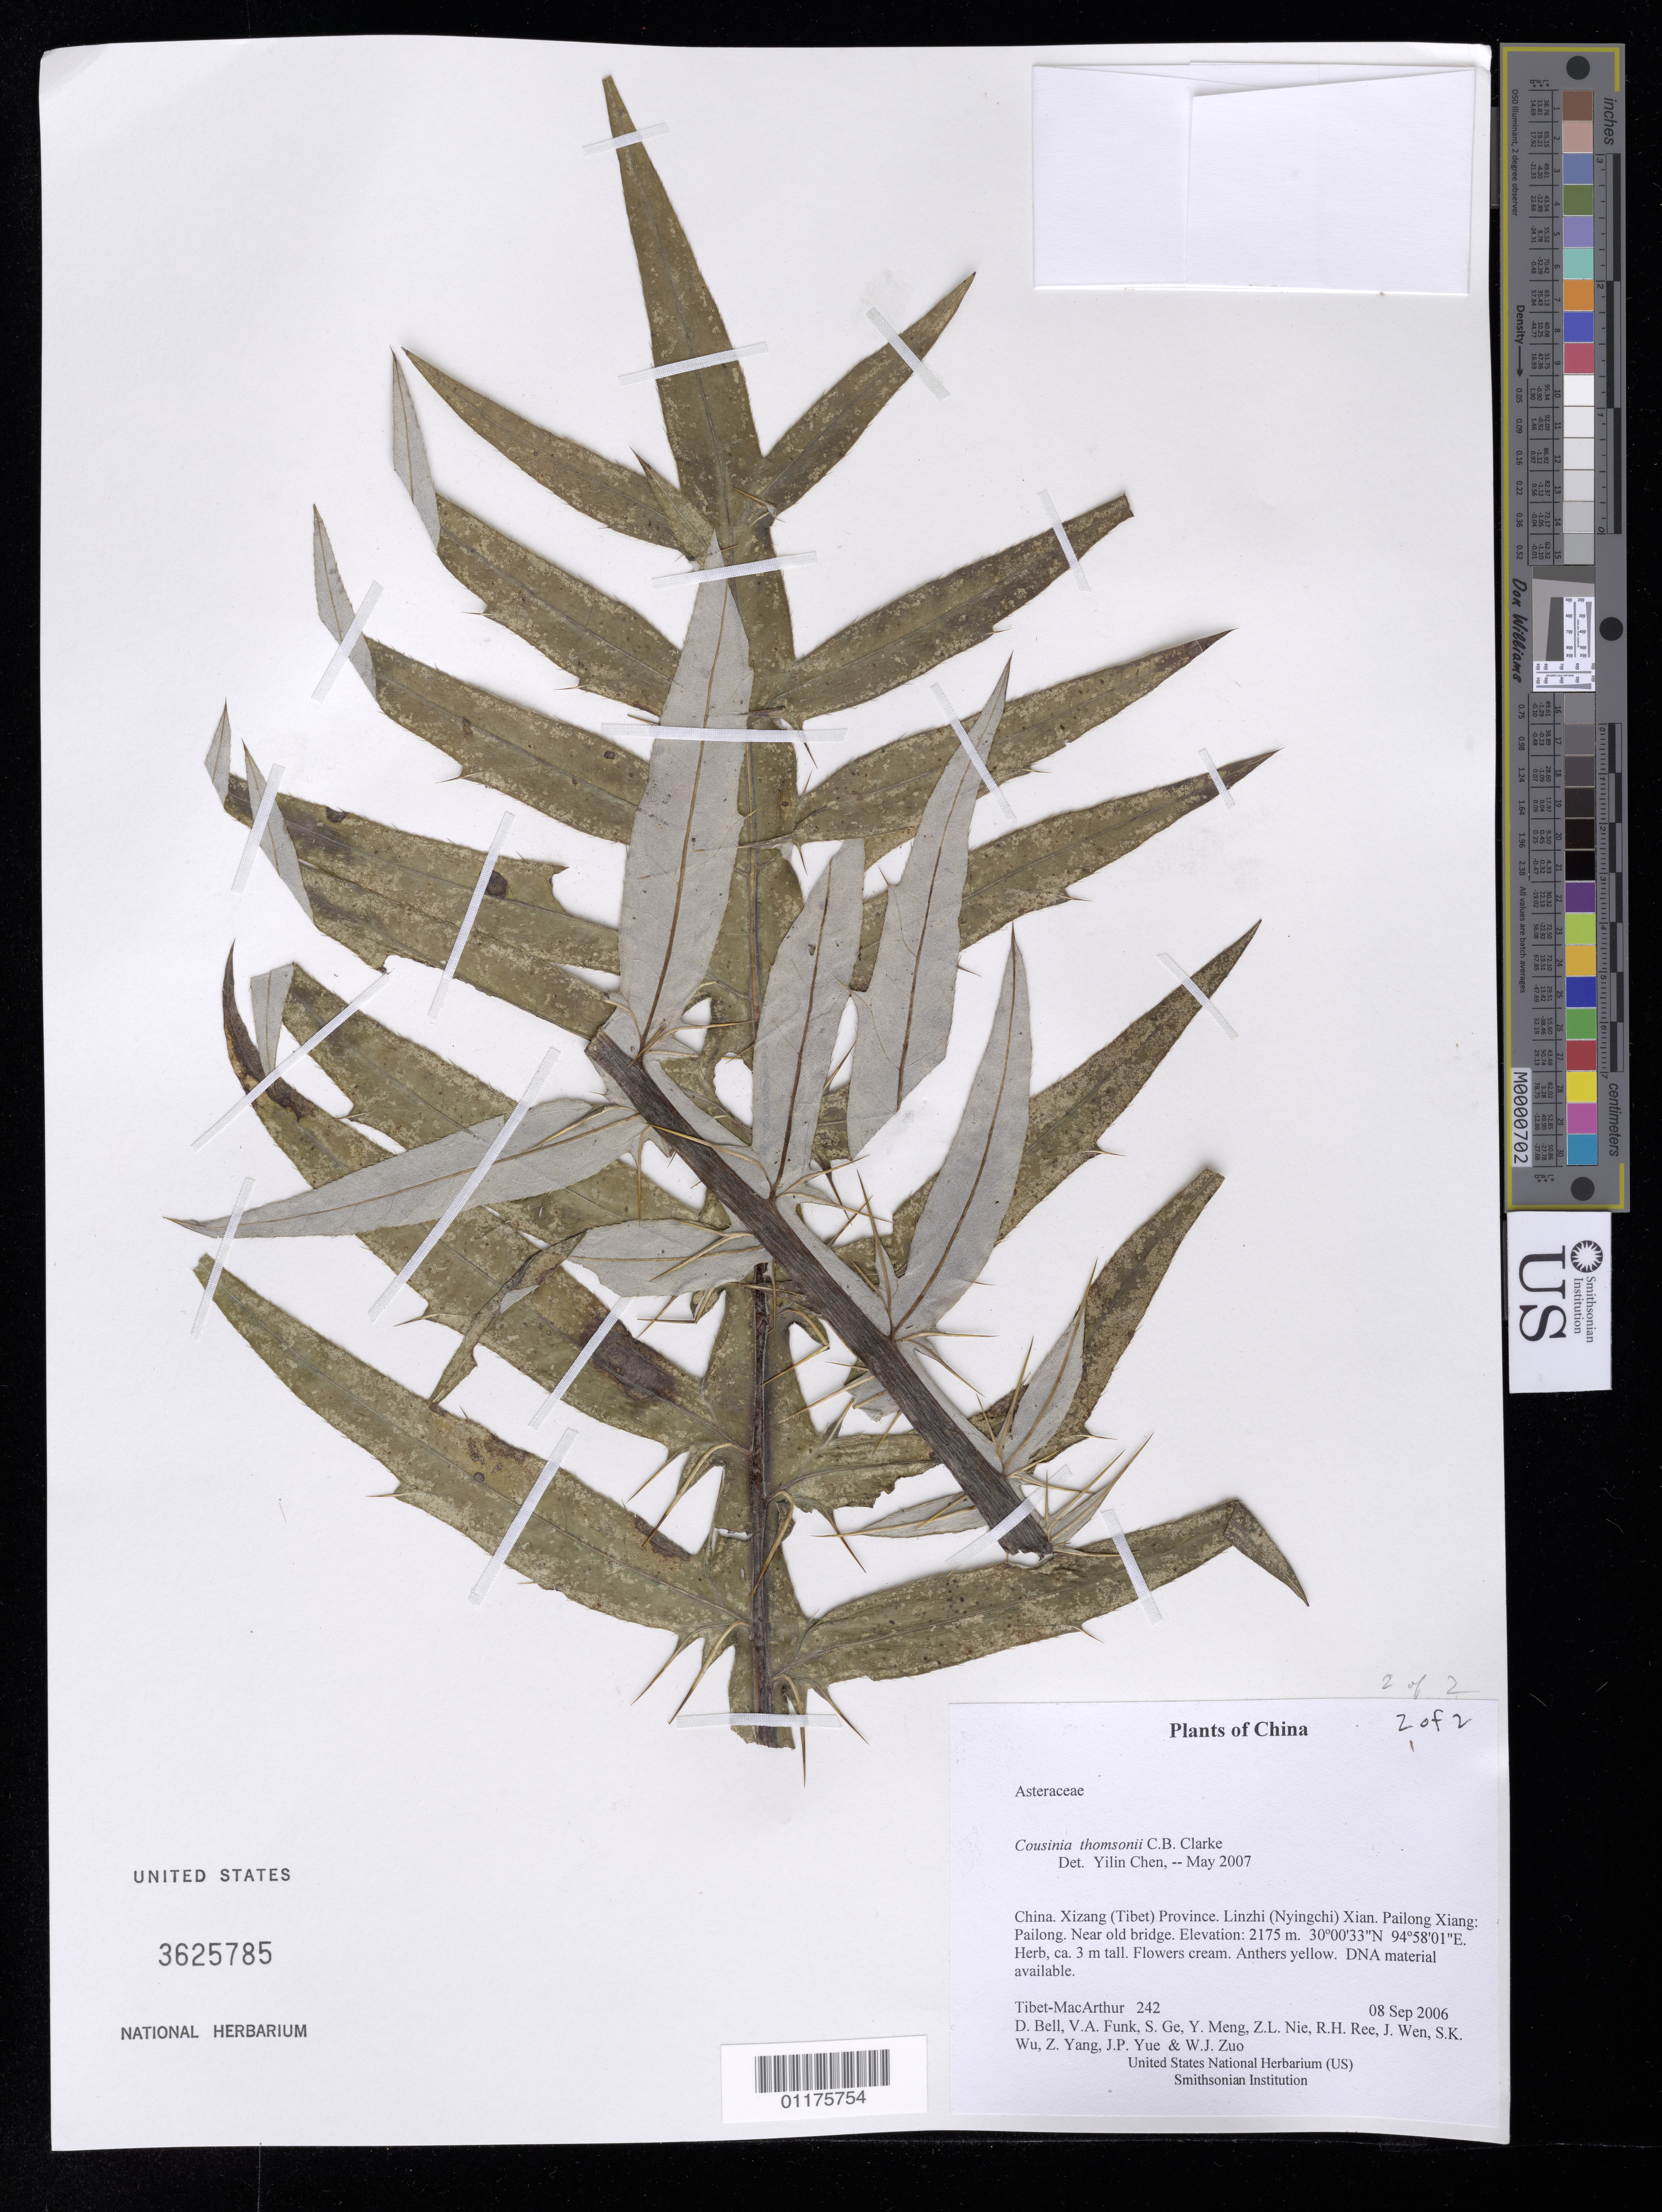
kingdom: Plantae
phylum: Tracheophyta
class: Magnoliopsida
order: Asterales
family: Asteraceae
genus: Cousinia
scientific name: Cousinia thomsonii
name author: C.B. Clarke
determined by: Yilin Chen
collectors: Tibet-MacArthur, D. A. Bell, V. Funk, S. Ge, Y. Meng, Z. Nie, R. Ree, J. Wen, S. K. Wu, Z. Yang, J. Yue & W. Zuo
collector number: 242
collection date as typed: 08 Sep 2006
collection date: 2006-09-08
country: China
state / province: Xizang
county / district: Linzhi (Nyingchi) Xian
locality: Pailong Xiang: Pailong. Near old bridge.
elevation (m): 2175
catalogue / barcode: US 3625785